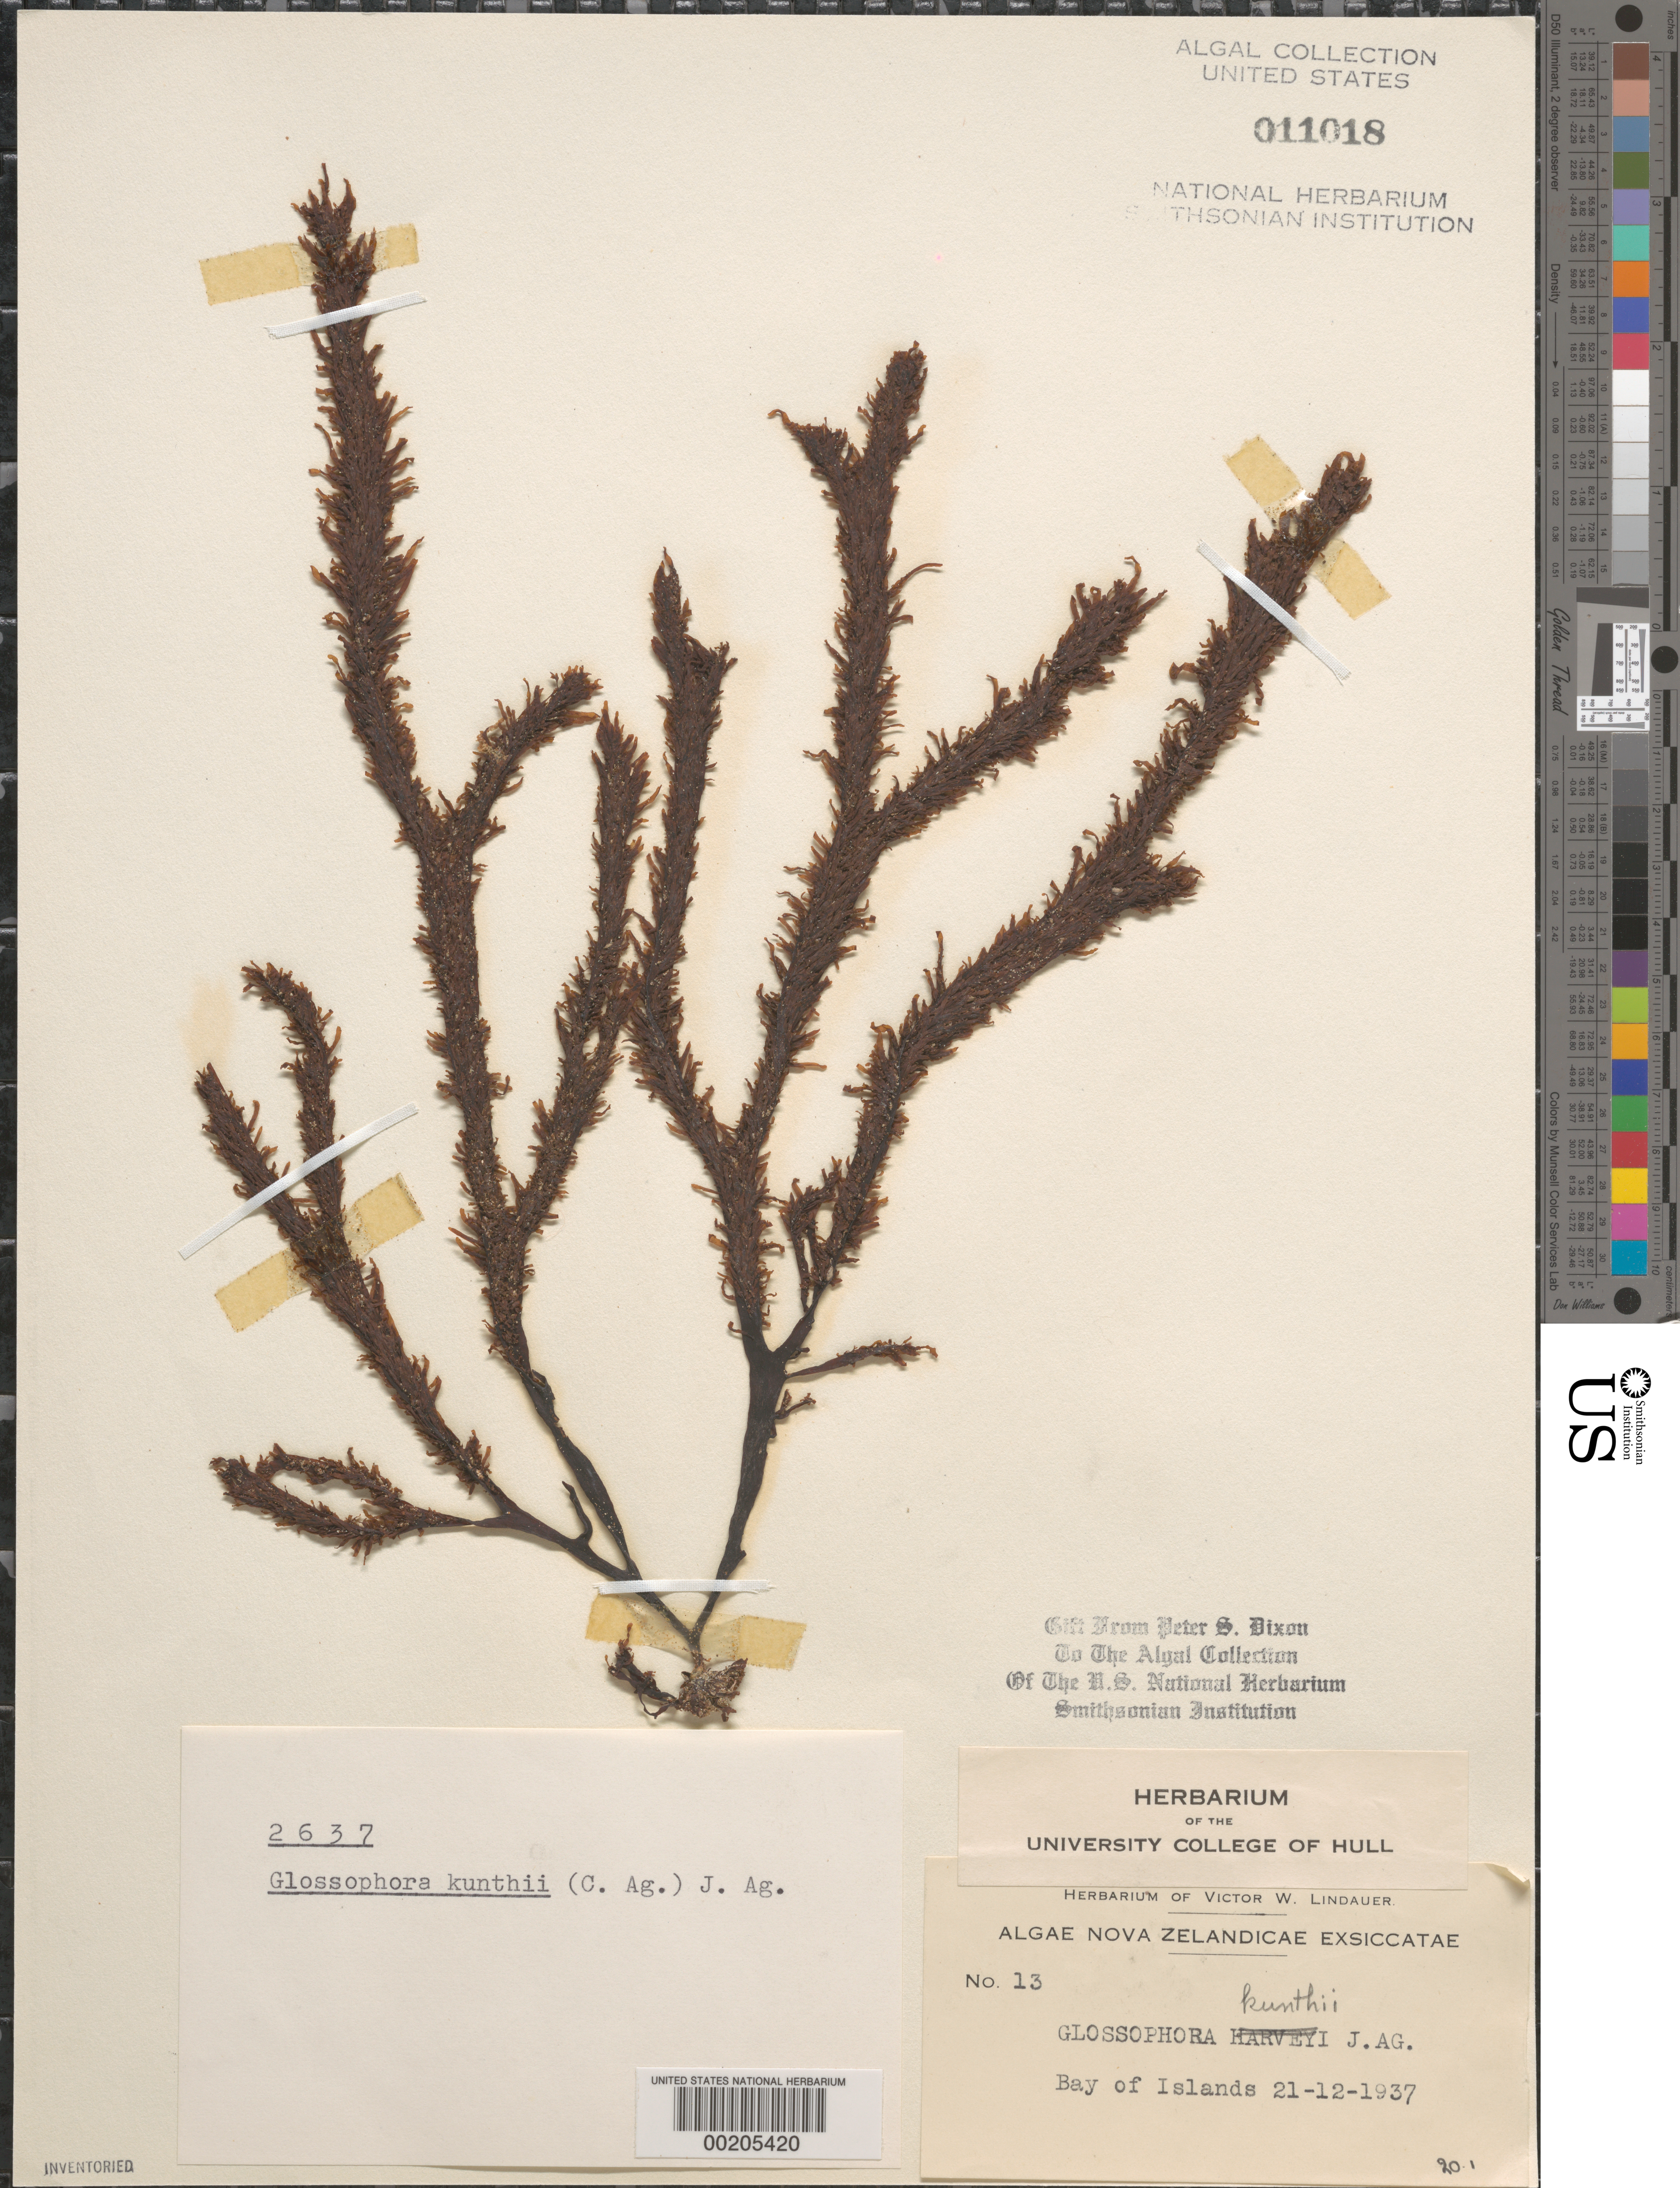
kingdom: Chromista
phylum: Ochrophyta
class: Phaeophyceae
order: Dictyotales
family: Dictyotaceae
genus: Dictyota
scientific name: Dictyota kunthii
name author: (C. Agardh) Grev.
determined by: Algae name updating Project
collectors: V. Lindauer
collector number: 13 & PSD 2637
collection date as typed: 21 Dec 1937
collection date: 1937-12-21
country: New Zealand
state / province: Northland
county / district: Far North District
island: North Island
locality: Bay of Islands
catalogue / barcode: US 11018